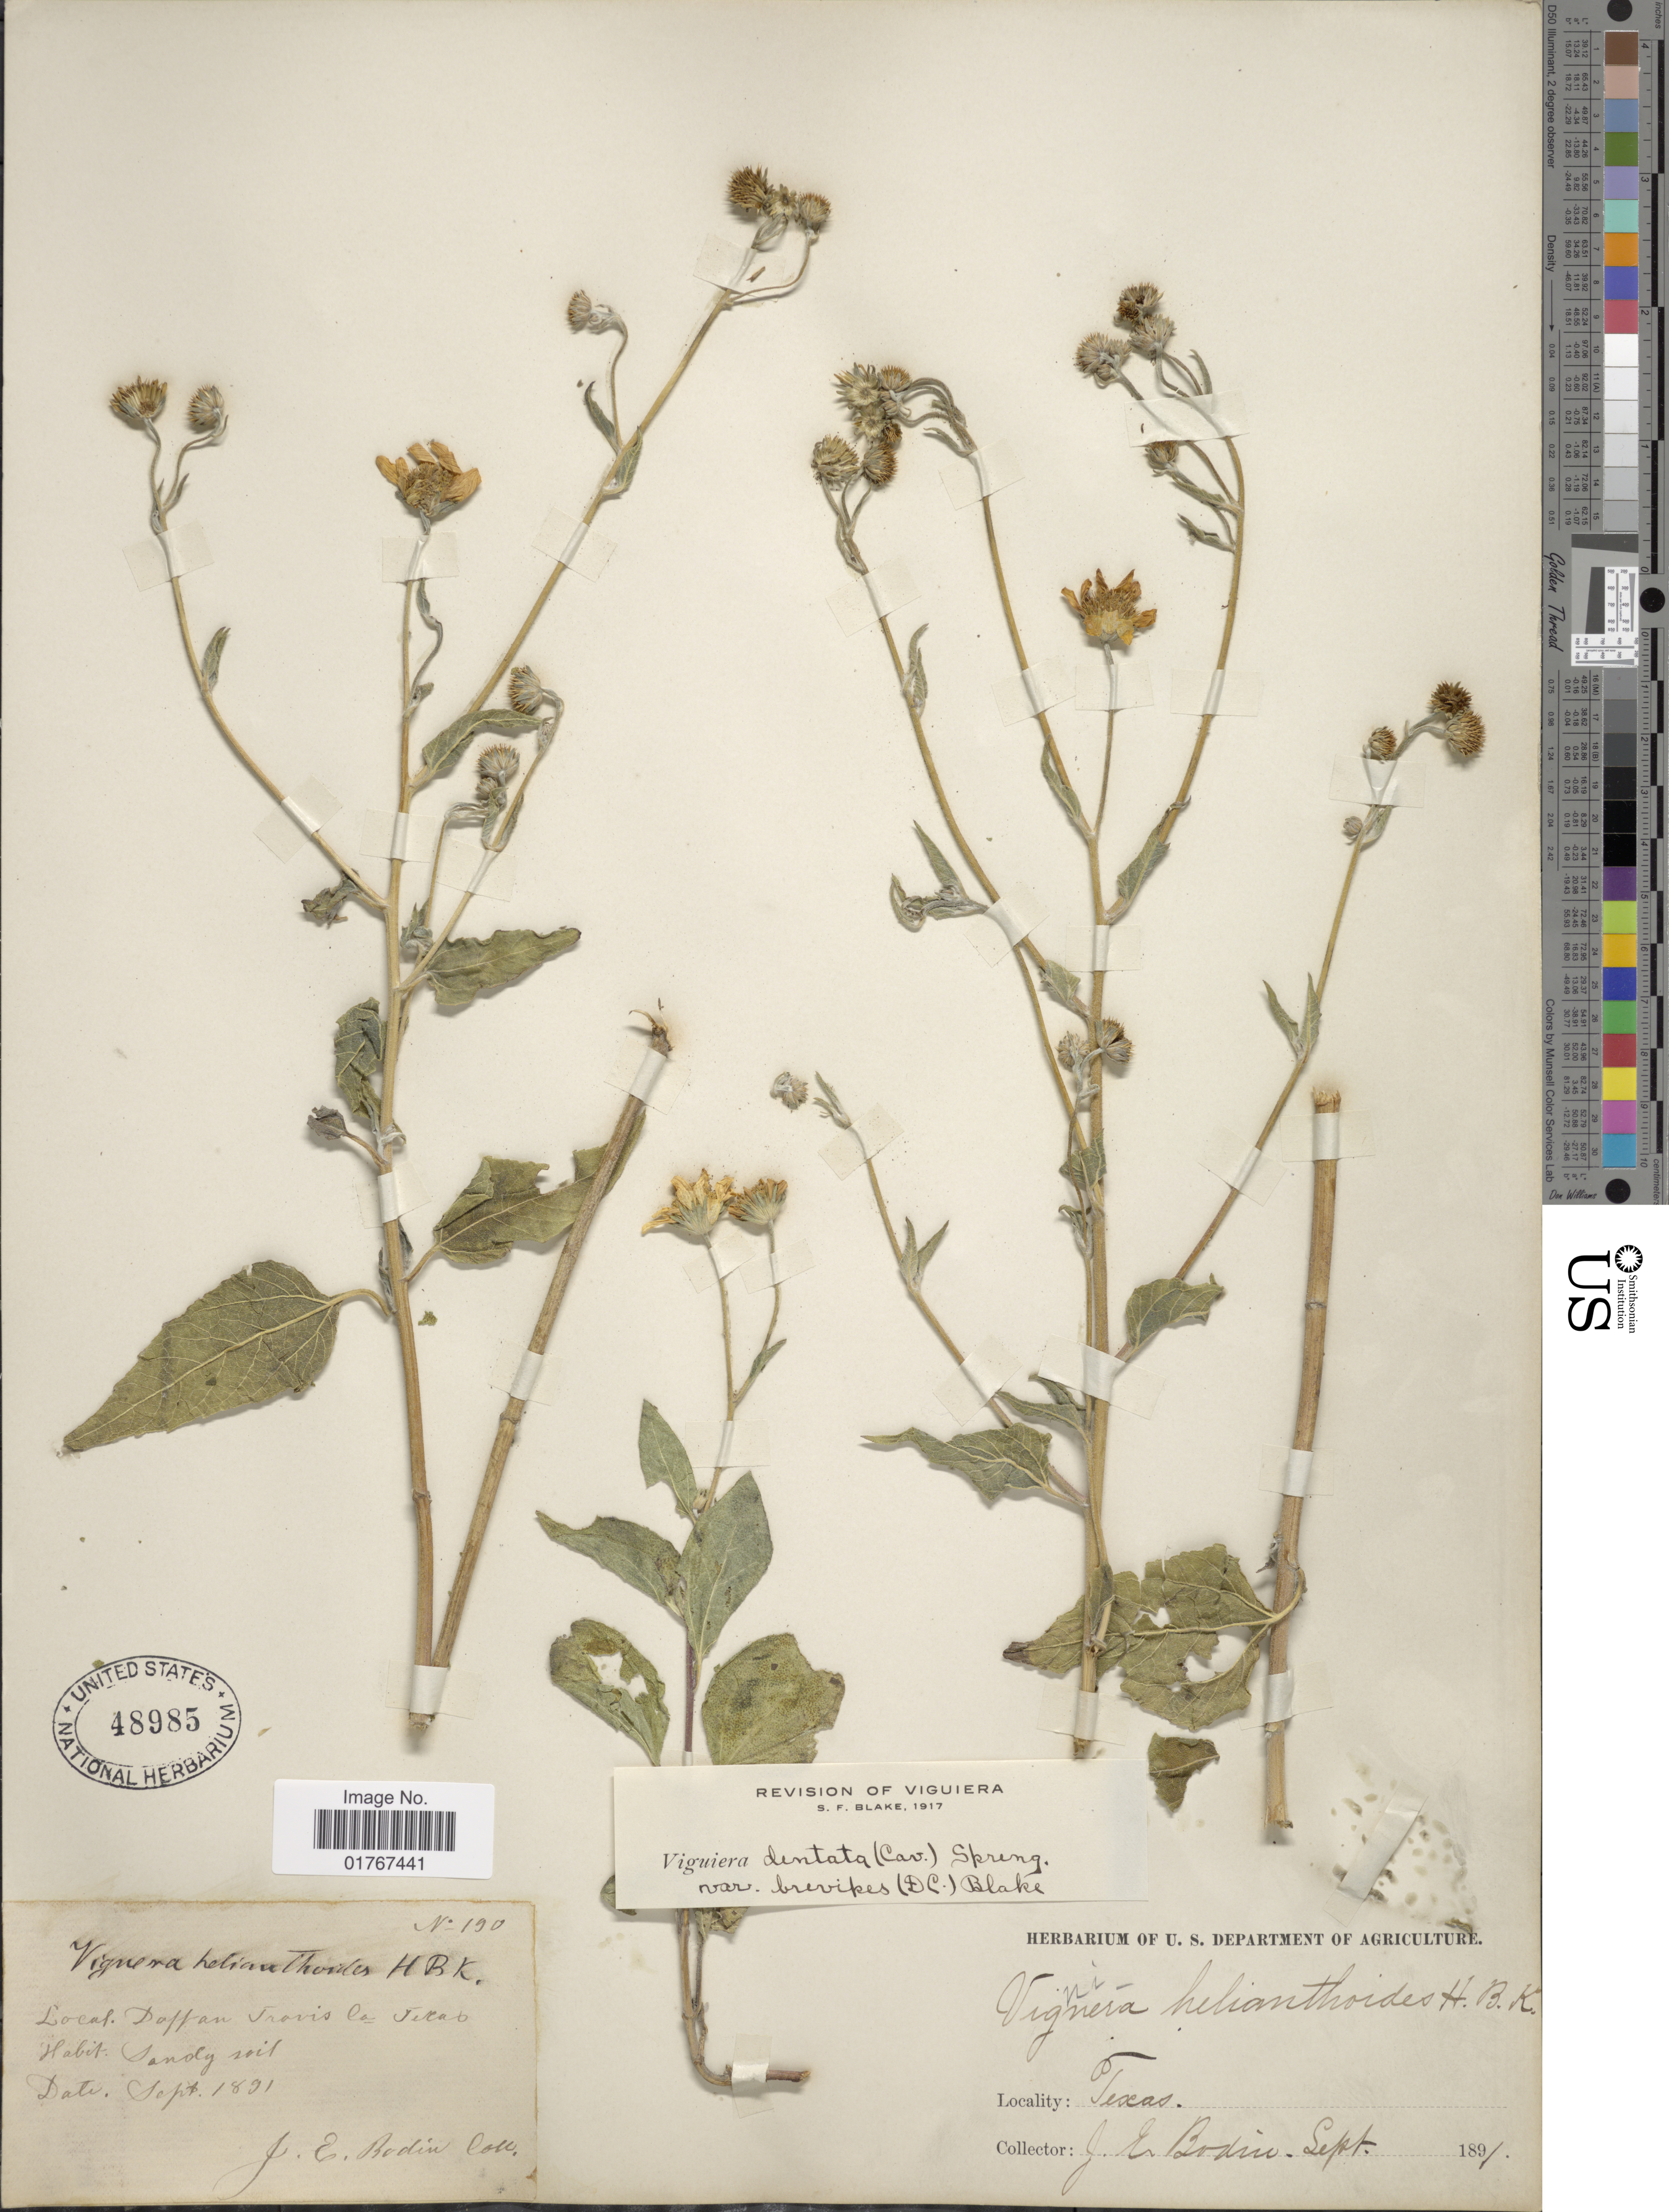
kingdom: Plantae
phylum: Tracheophyta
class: Magnoliopsida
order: Asterales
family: Asteraceae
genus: Viguiera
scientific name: Viguiera dentata var. brevipes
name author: (DC.) S.F. Blake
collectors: J. E. Bodin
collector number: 190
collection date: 1891-09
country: United States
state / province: Texas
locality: Daffan Travis Co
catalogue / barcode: US 48985